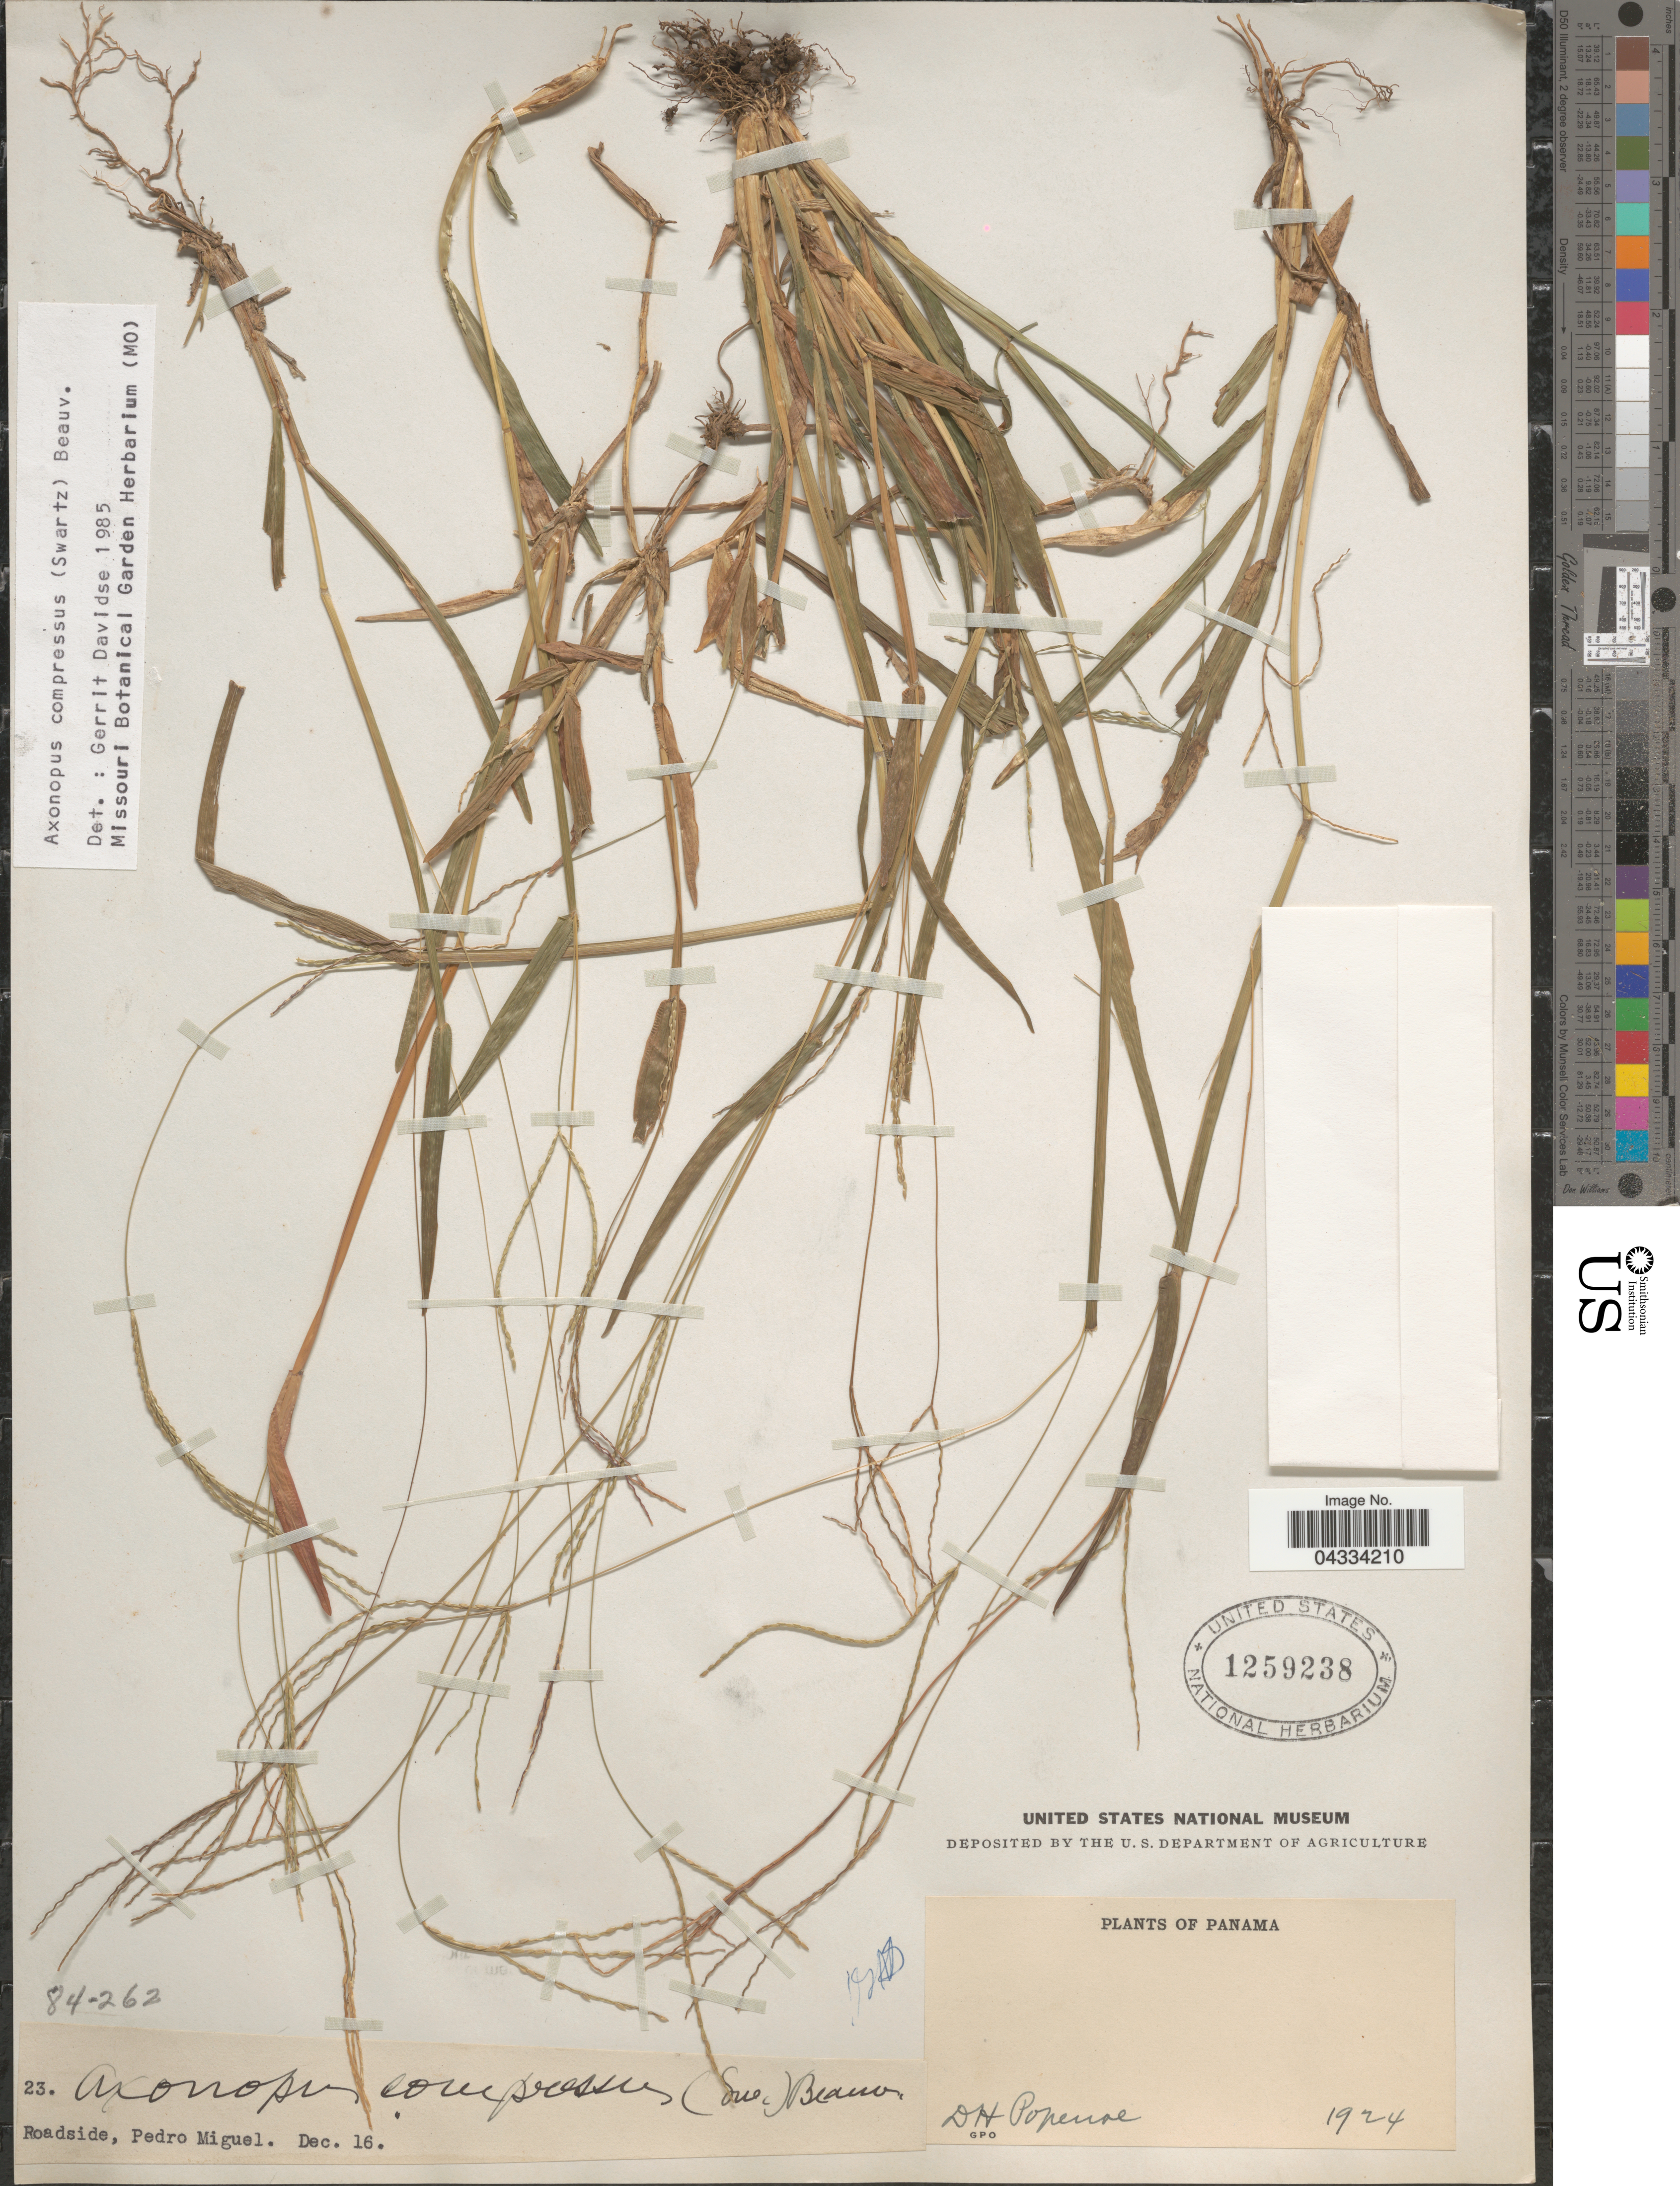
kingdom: Plantae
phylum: Tracheophyta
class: Liliopsida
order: Poales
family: Poaceae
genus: Axonopus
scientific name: Axonopus compressus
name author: (Sw.) P. Beauv.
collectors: D. Popenoe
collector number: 23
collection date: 1924-12-16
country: Panama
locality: Roadside, Pedro Miguel.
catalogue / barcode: US 1259238